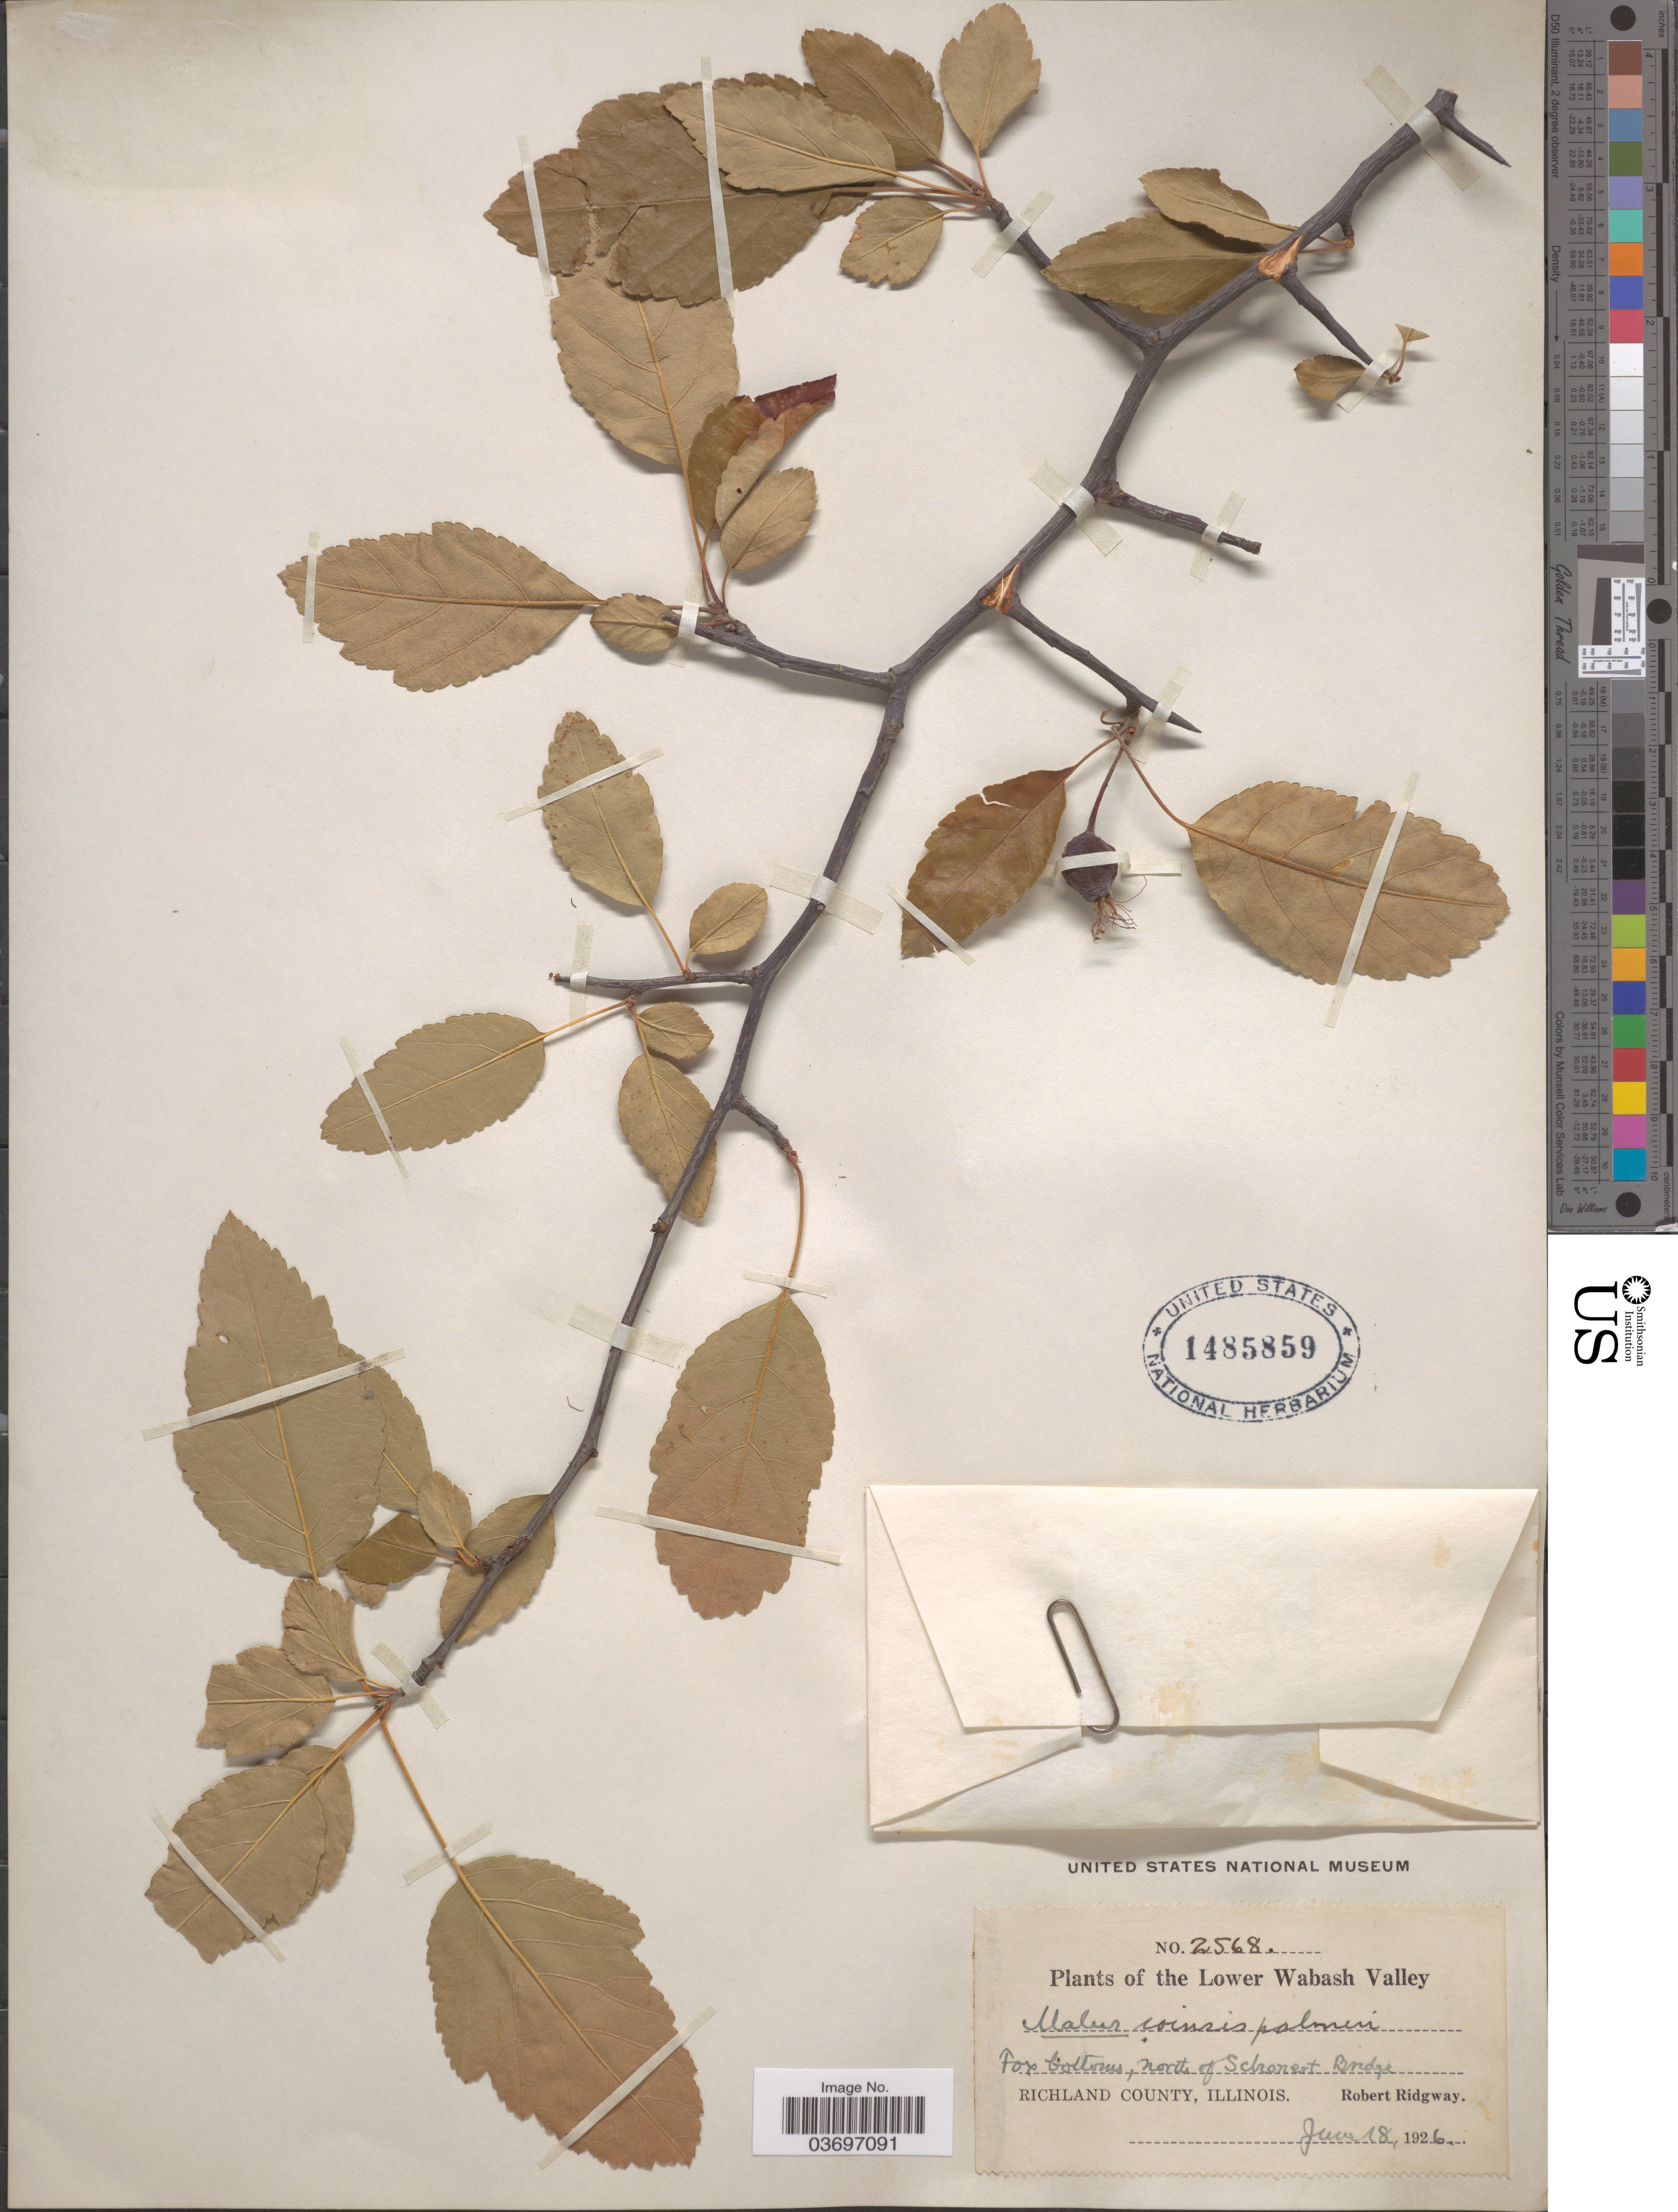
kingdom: Plantae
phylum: Tracheophyta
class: Magnoliopsida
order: Rosales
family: Rosaceae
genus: Malus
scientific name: Malus ioensis var. palmeri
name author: Rehder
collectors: R. Ridgway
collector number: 2568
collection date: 1926-06-18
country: United States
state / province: Illinois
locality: The Lower Wabash Valley. For bottoms, north of Schonert Bridge. Richland County.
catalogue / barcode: US 1485859